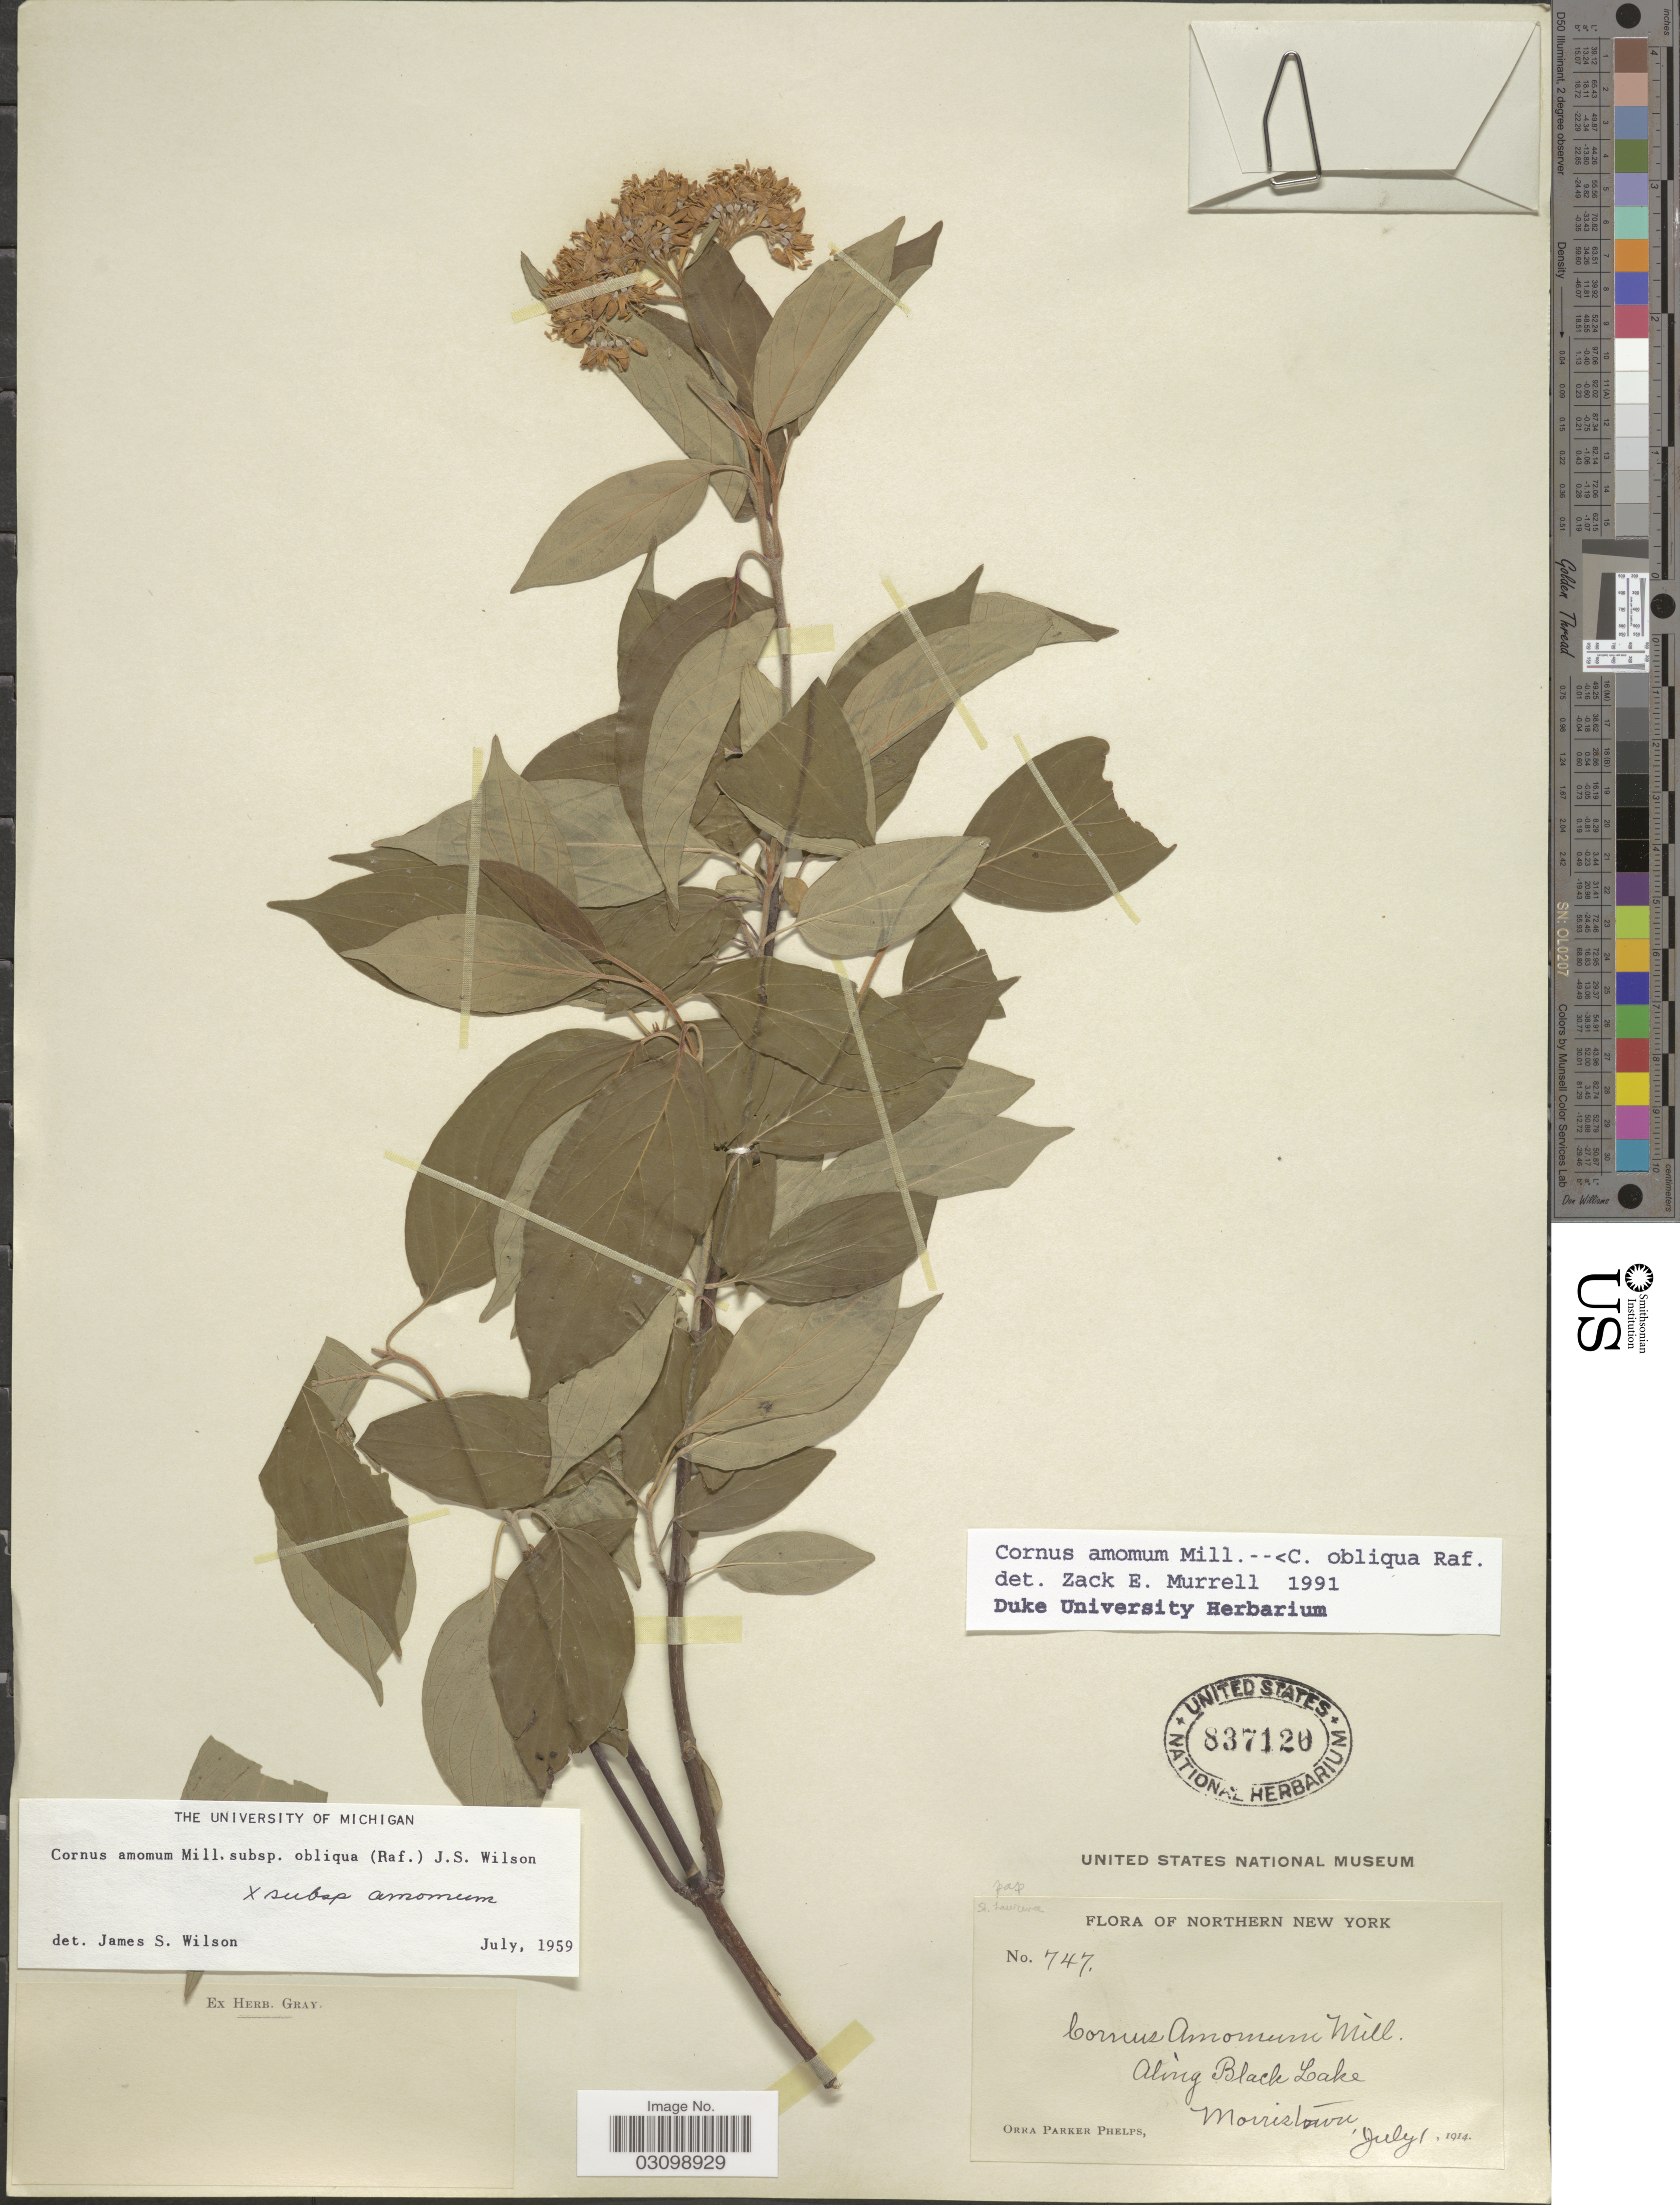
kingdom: Plantae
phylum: Tracheophyta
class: Magnoliopsida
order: Cornales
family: Cornaceae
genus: Cornus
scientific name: Cornus amomum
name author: Mill.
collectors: O. P. Phelps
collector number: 747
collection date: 1914-07-01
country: United States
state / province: New York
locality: Northern New York, Along Black Lake, Morristown.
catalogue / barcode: US 837120